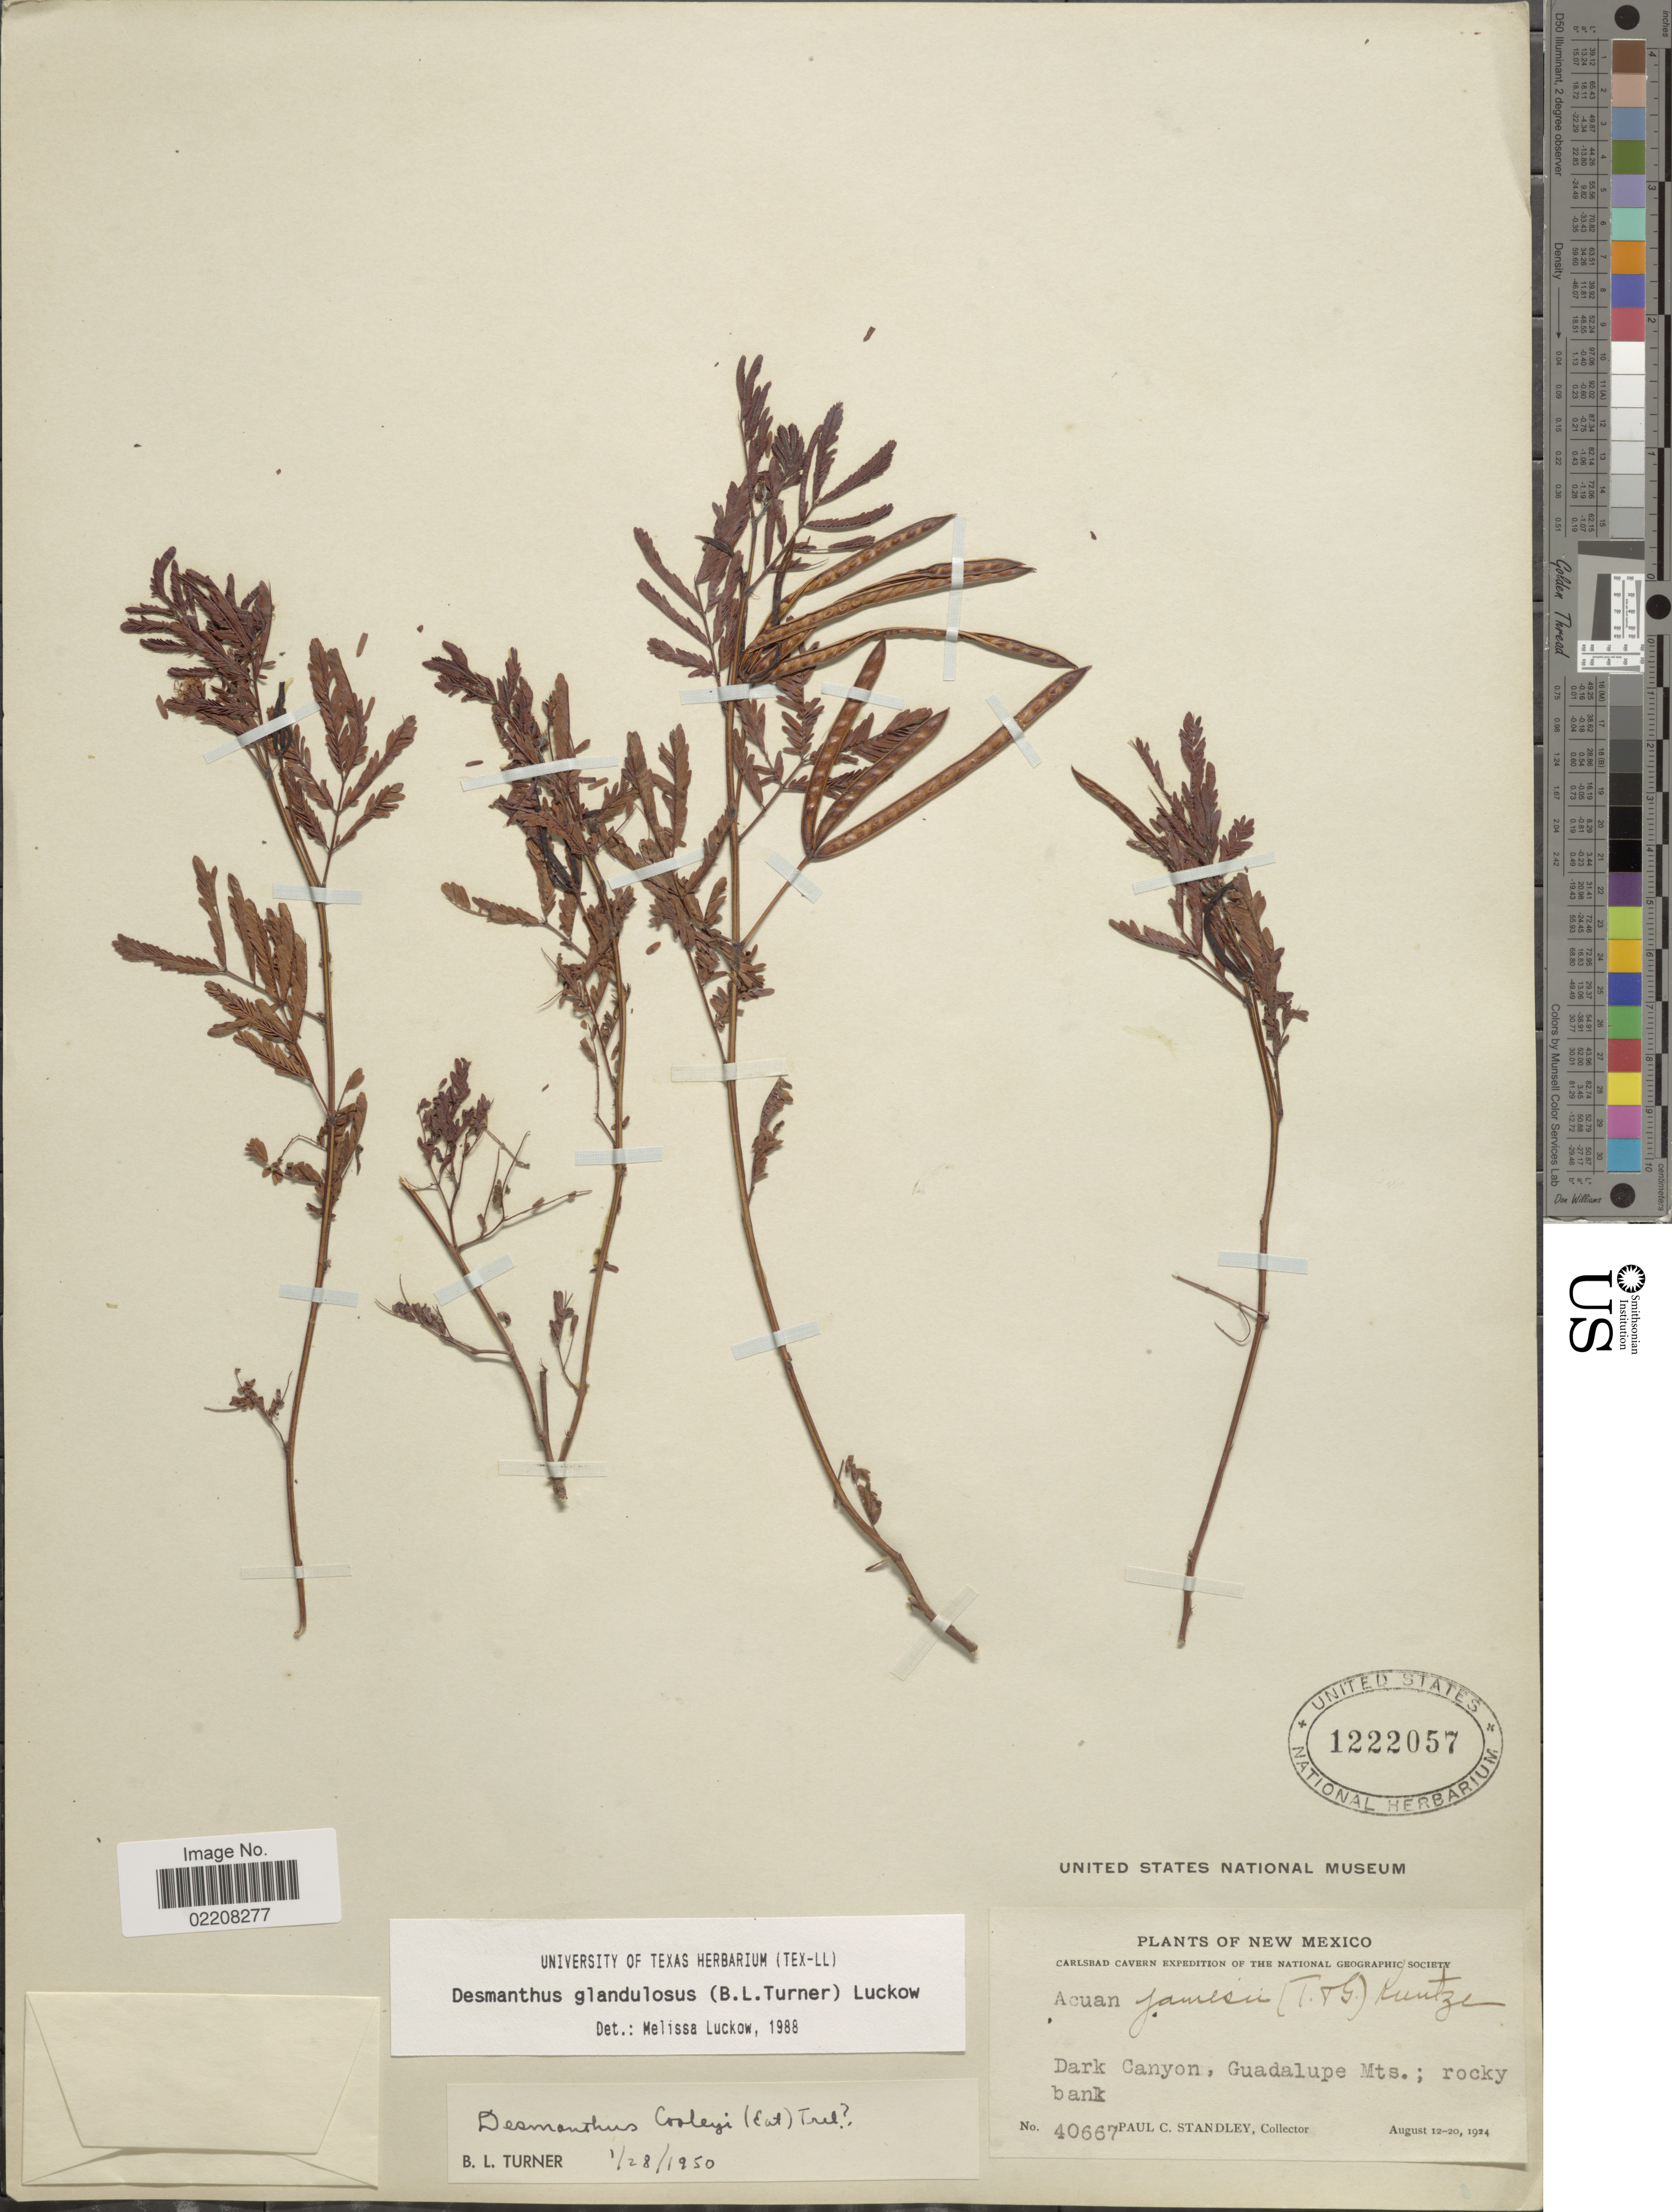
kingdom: Plantae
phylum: Tracheophyta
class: Magnoliopsida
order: Fabales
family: Fabaceae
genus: Desmanthus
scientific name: Desmanthus glandulosus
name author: (B.L. Turner) Luckow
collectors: P. C. Standley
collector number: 40667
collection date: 1924-08-12/1924-08-20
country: United States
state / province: New Mexico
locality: Dark Canyon, Guadalupe Mts. Carlsbad Cavern [unsure placement]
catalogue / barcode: US 1222057